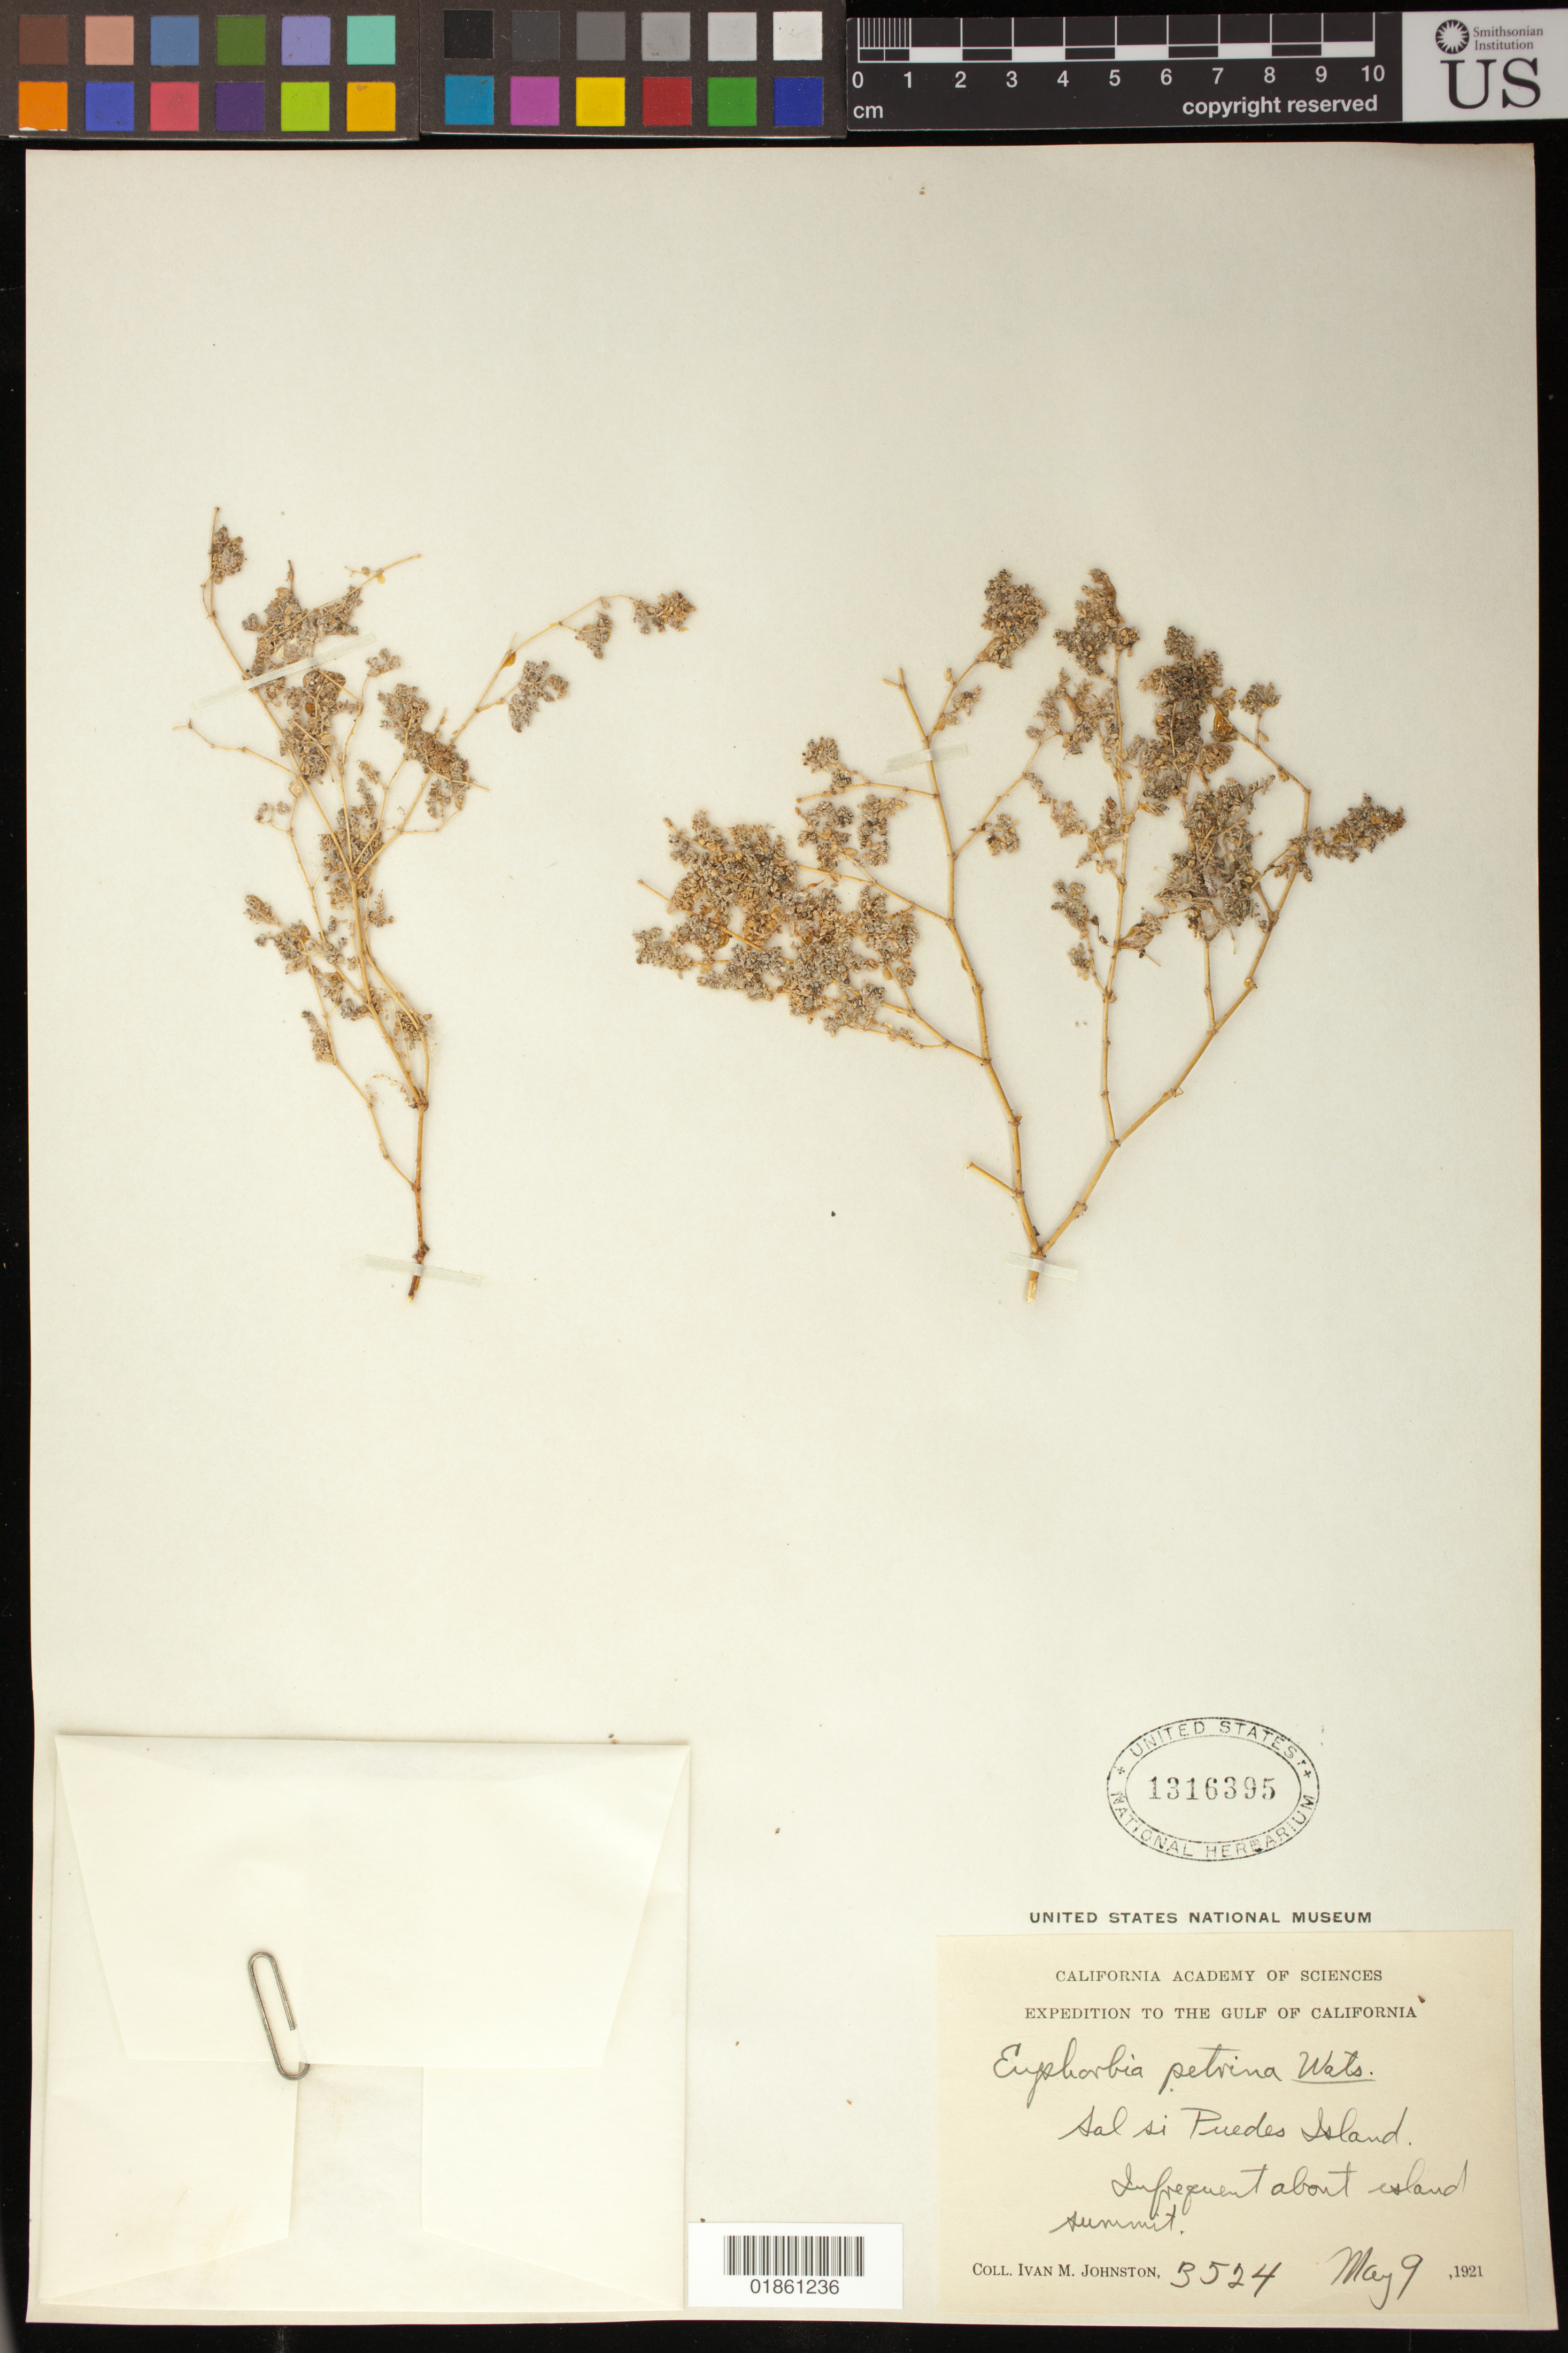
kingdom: Plantae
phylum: Tracheophyta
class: Magnoliopsida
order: Malpighiales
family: Euphorbiaceae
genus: Euphorbia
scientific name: Euphorbia sp.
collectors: I.M. Johnston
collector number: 3524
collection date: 1921-05-09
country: Mexico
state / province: Baja California Norte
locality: Sal Si Puedes Island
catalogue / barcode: US 1316395